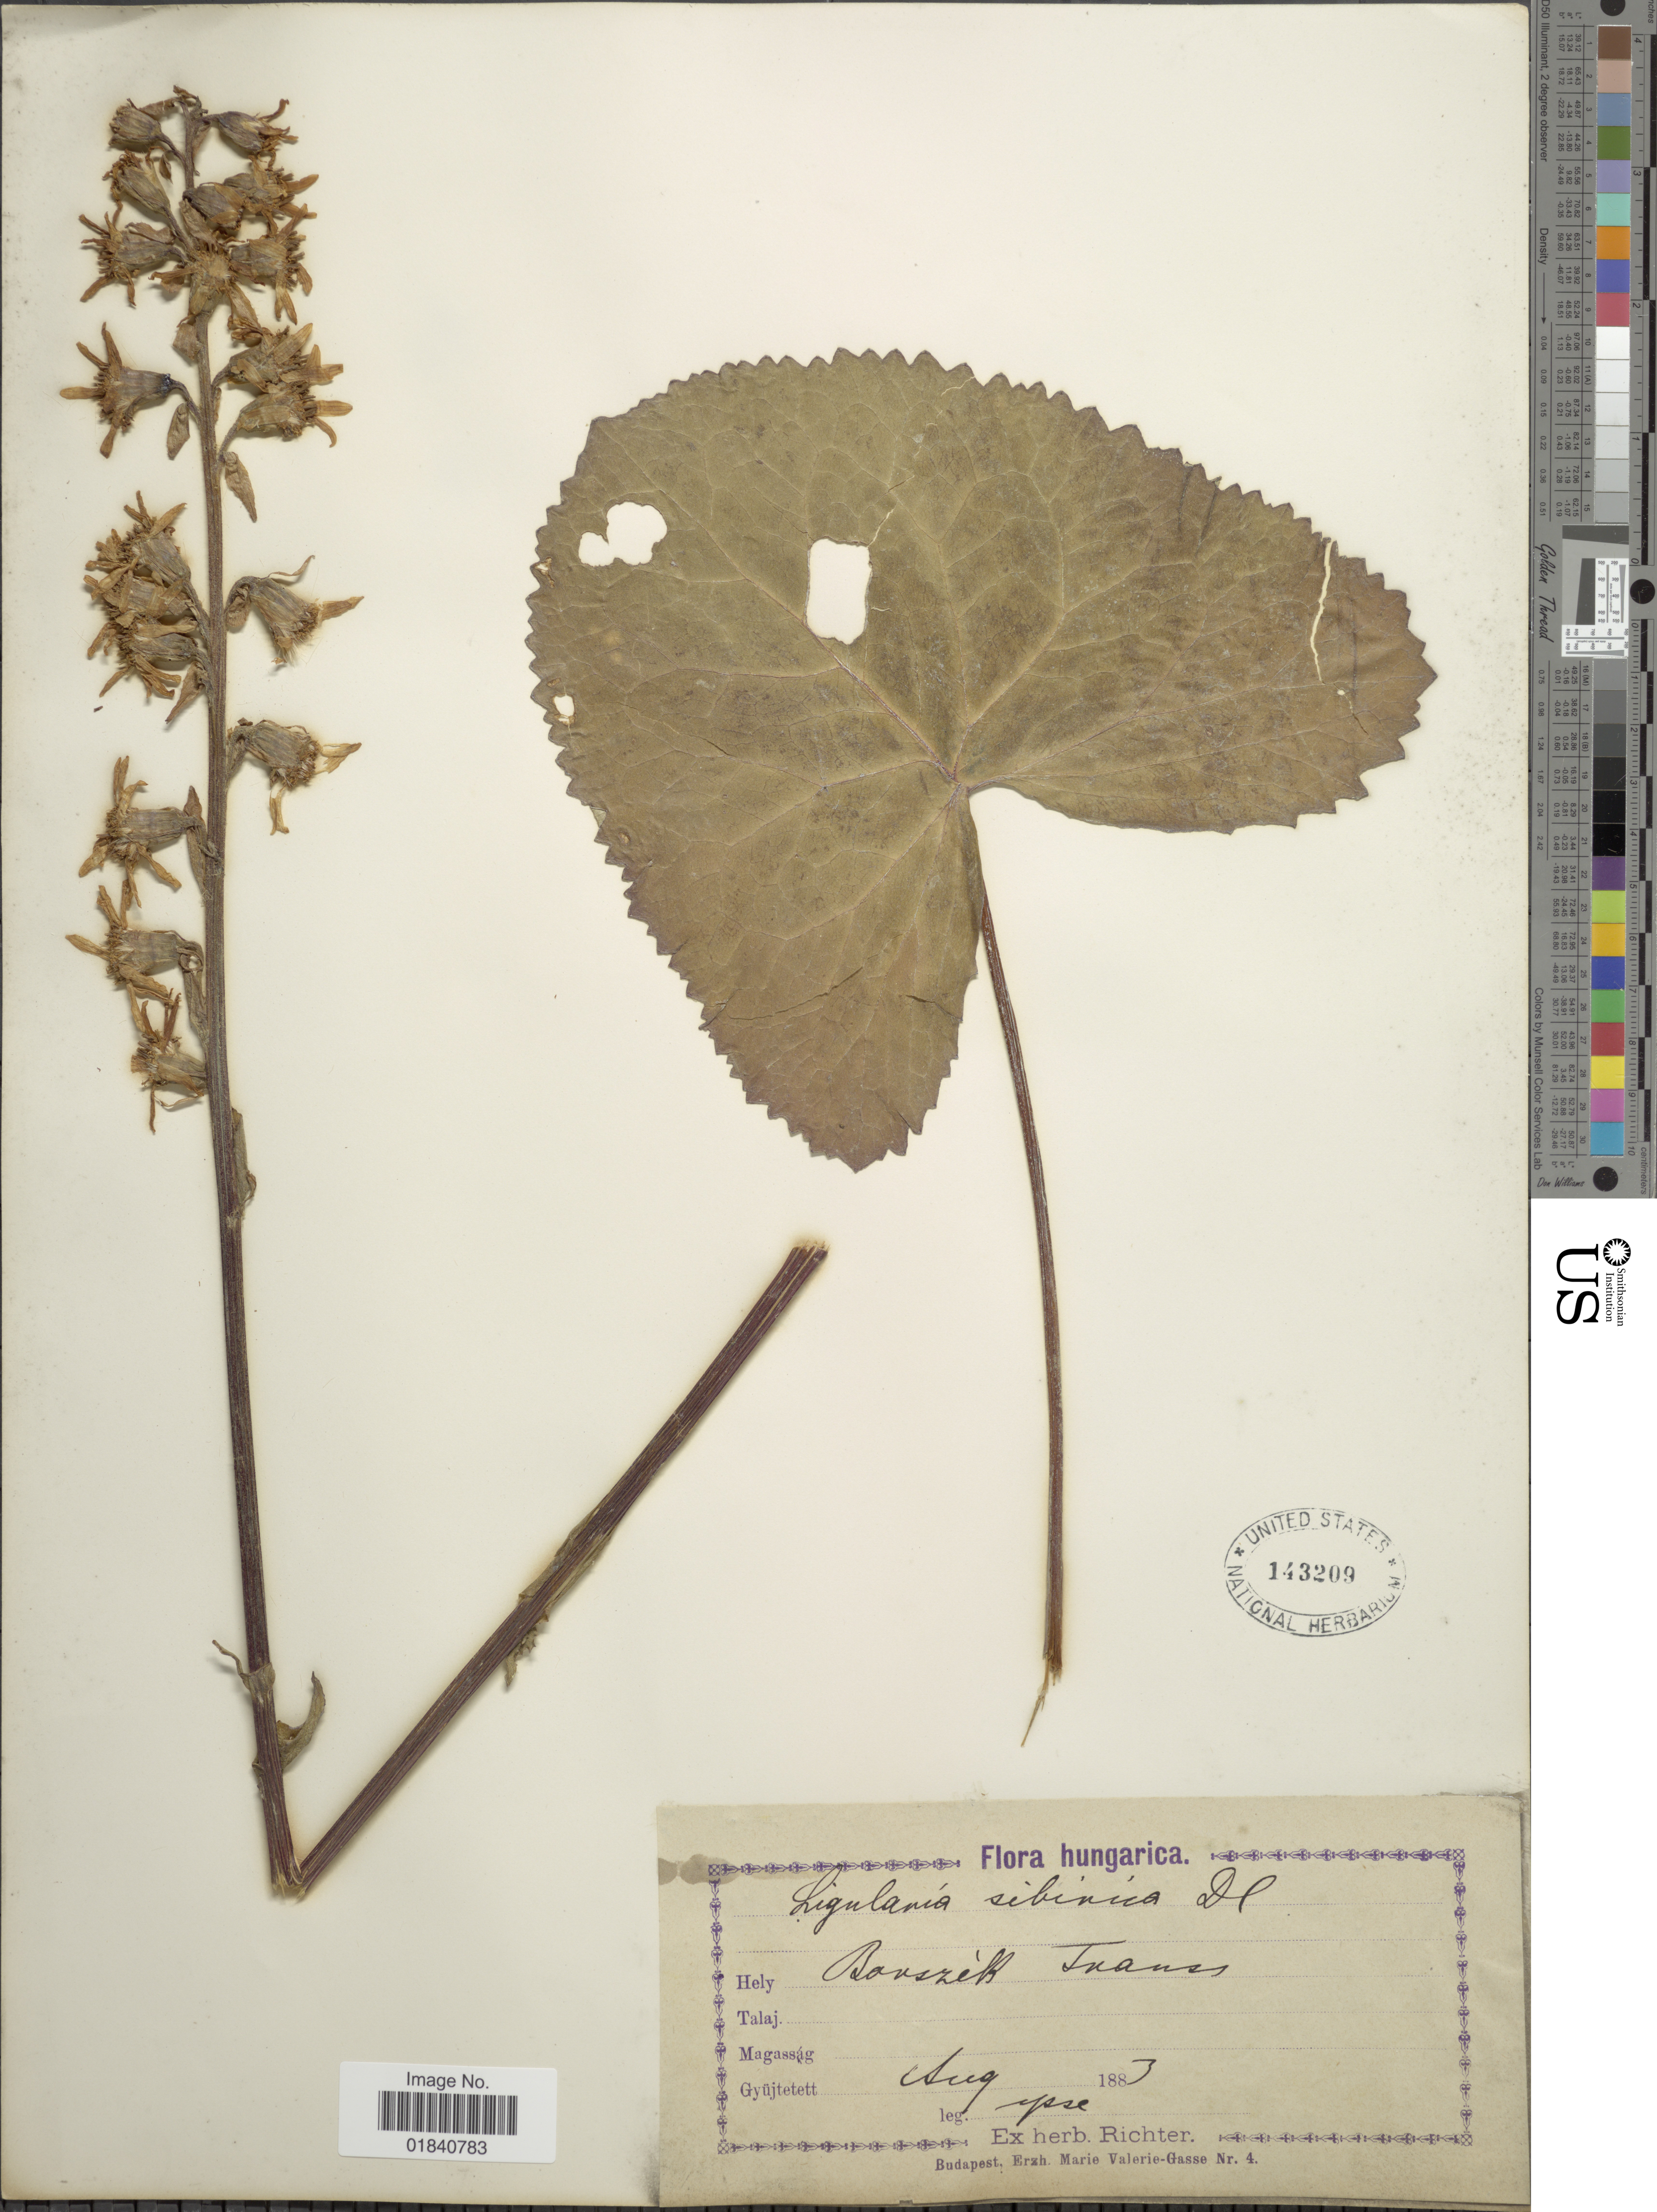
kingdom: Plantae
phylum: Tracheophyta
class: Magnoliopsida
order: Asterales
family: Asteraceae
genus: Senecio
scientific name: Senecio sibiruca Cass. comb. ined.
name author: Cass.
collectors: -- Richter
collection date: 1883-08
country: Hungary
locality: Barzelk Transs [interpreted]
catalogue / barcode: US 143209